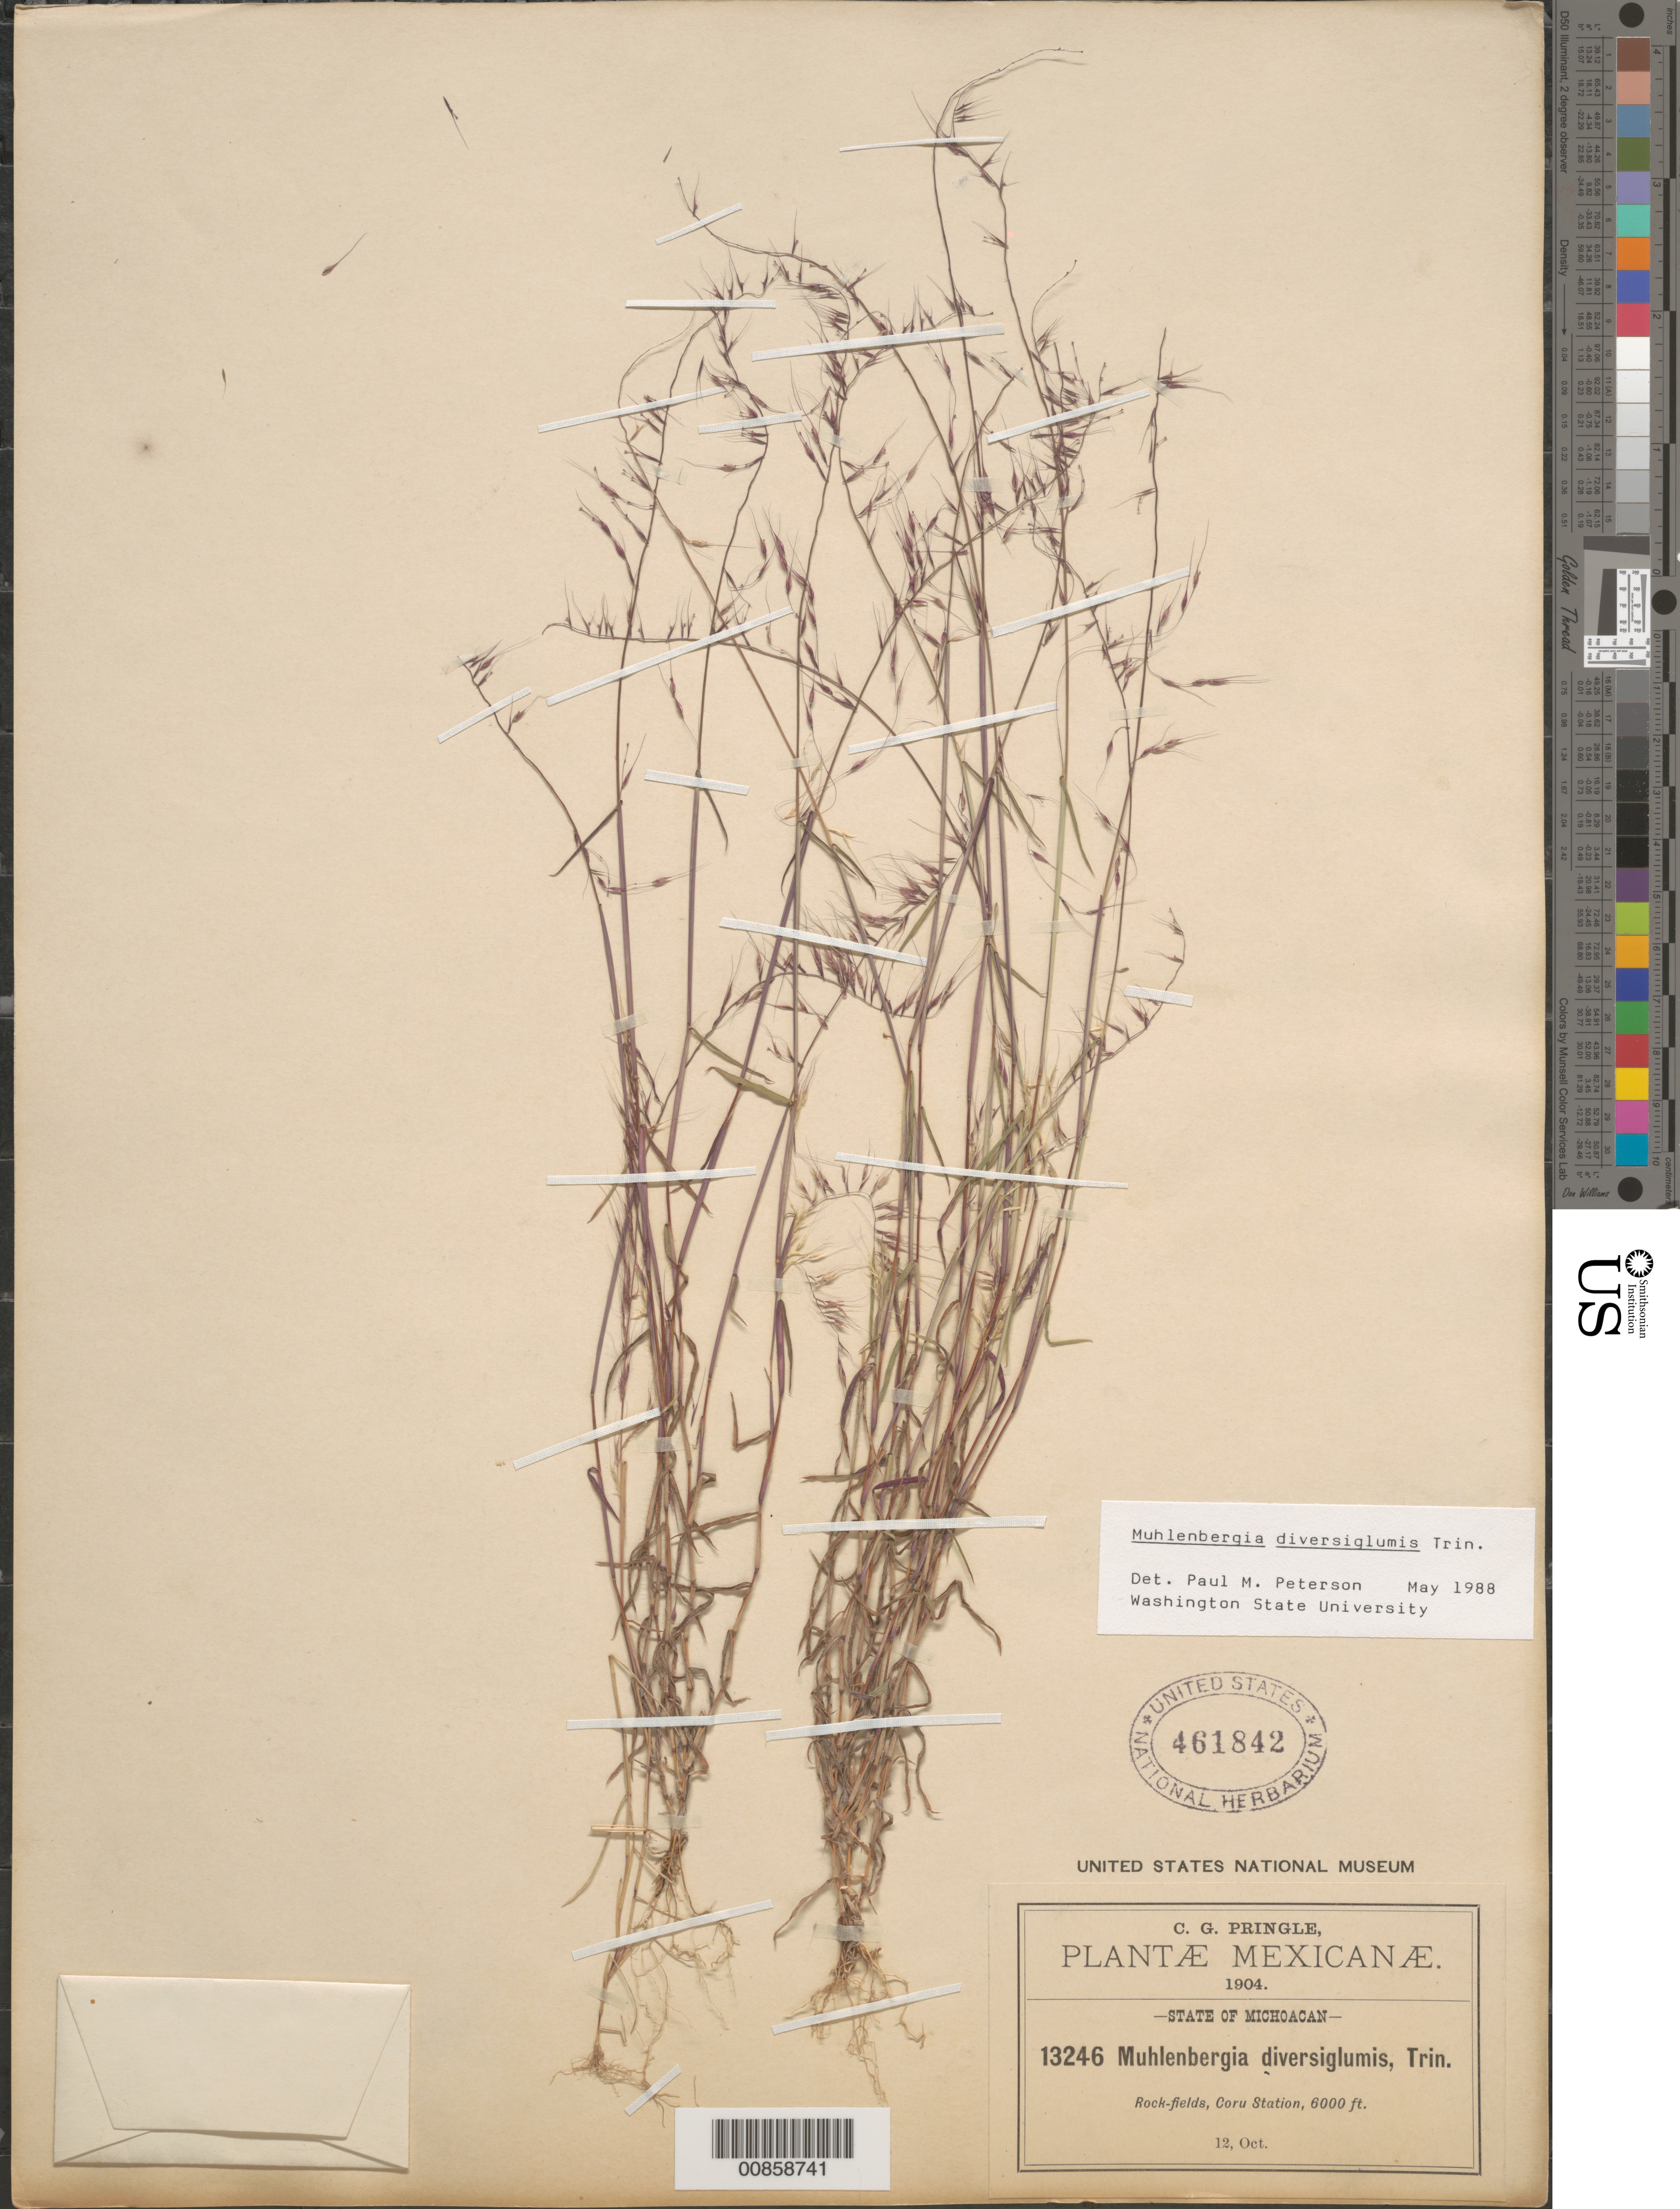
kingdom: Plantae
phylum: Tracheophyta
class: Liliopsida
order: Poales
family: Poaceae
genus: Muhlenbergia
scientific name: Muhlenbergia diversiglumis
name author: Trin.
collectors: C. G. Pringle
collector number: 13246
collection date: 1904-10-12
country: Mexico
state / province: Michoacán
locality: Rock-fields, Coru Station.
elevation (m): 1829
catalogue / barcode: US 461842